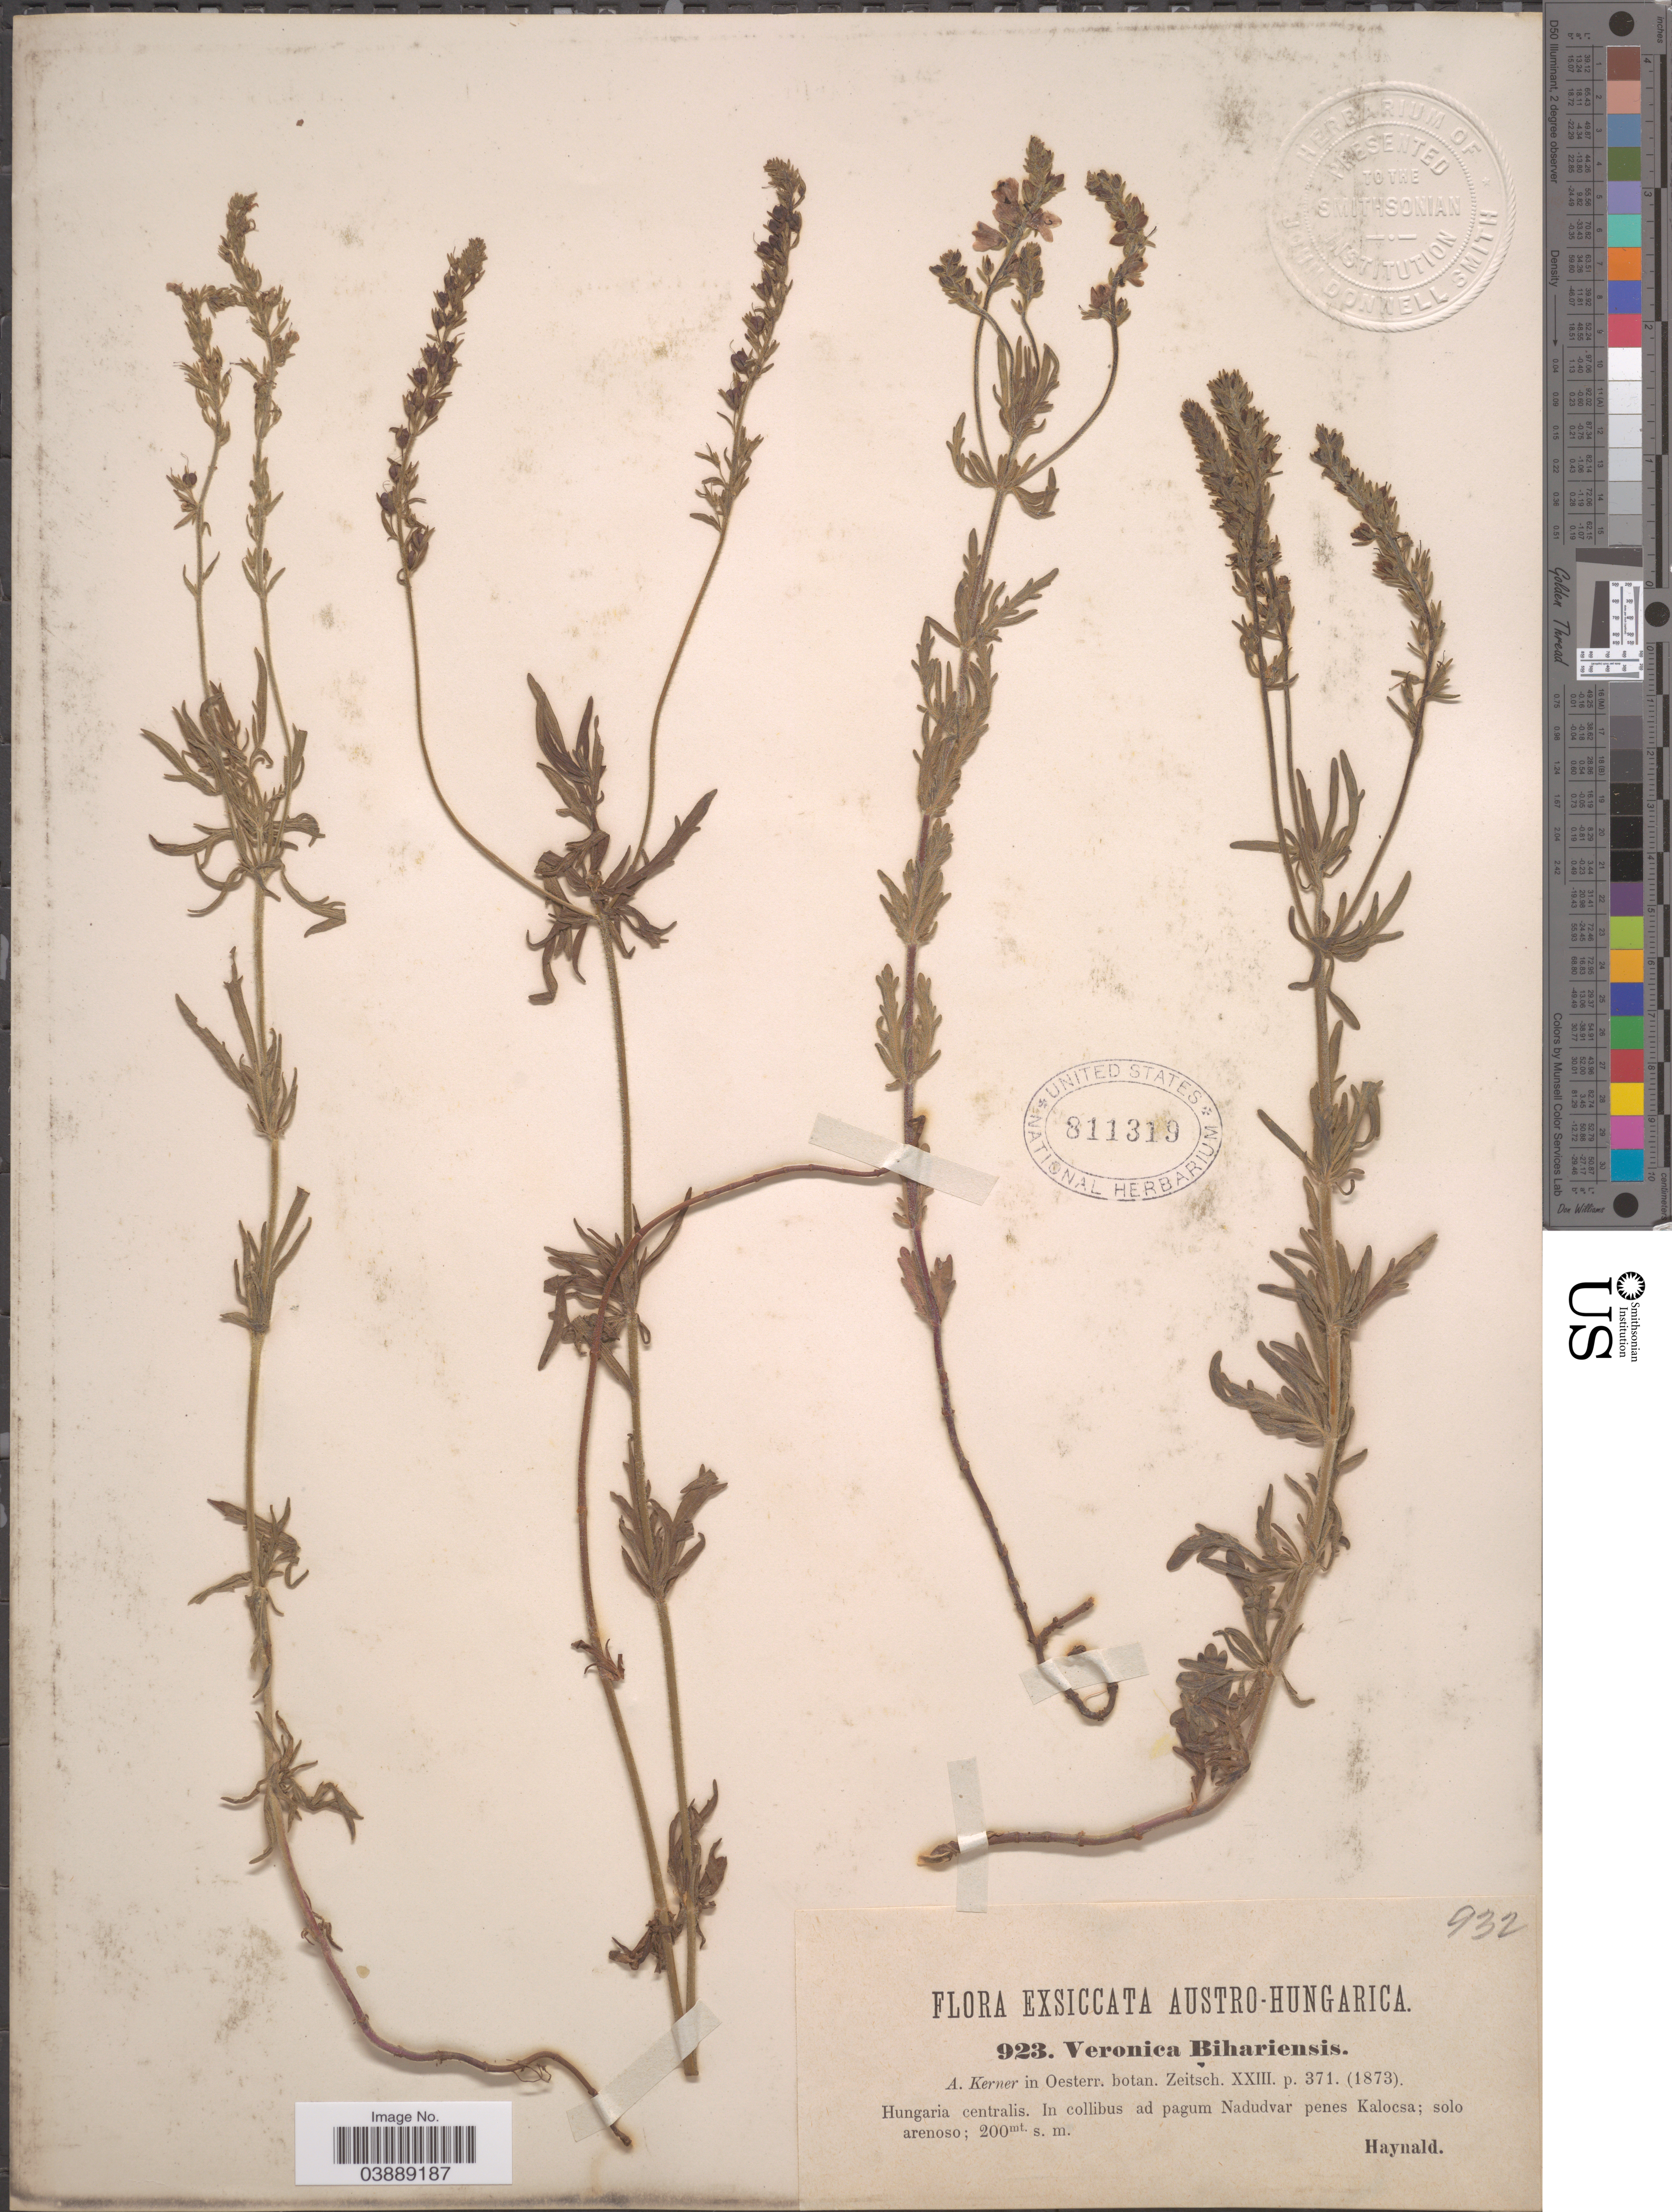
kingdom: Plantae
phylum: Tracheophyta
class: Magnoliopsida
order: Lamiales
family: Plantaginaceae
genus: Veronica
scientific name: Veronica bihariensis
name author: A. Kern.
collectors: -. Haynald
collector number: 923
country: Hungary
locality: Hungaria centralis. In collibus ad pagum Nadudvar penes Kalocsa; solo arenoso.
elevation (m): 200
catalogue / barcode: US 811319